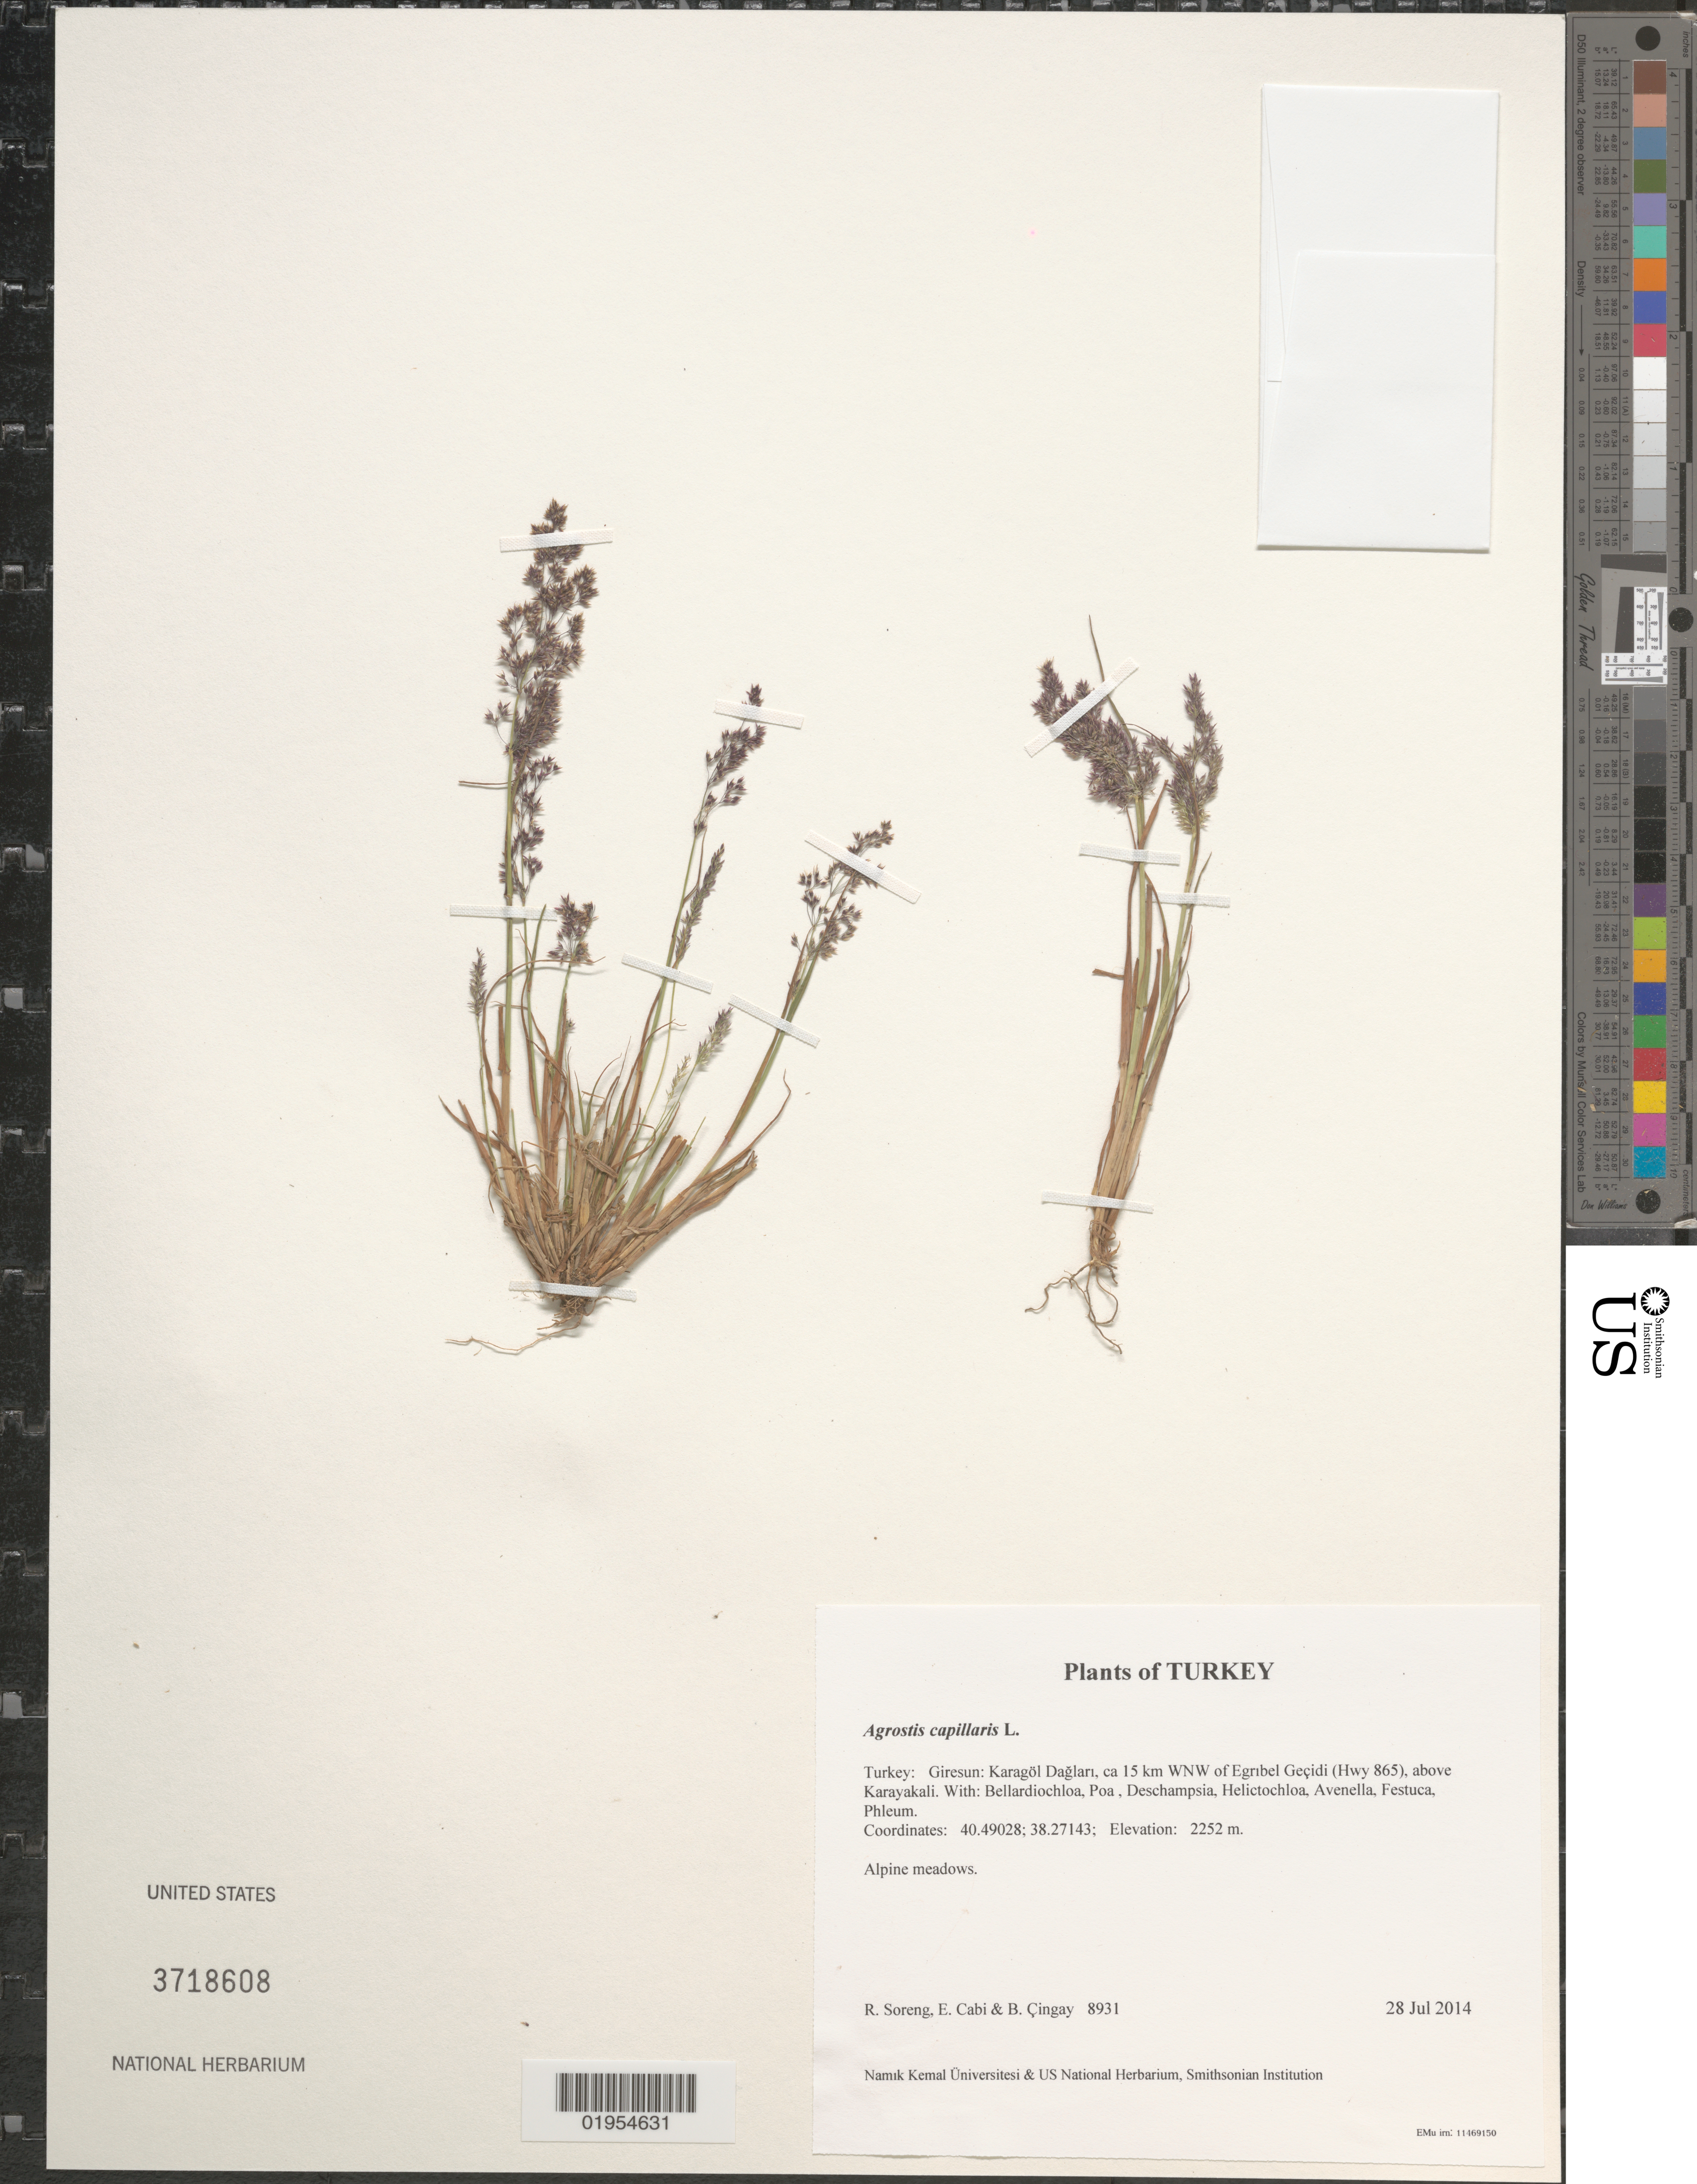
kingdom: Plantae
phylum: Tracheophyta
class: Liliopsida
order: Poales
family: Poaceae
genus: Agrostis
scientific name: Agrostis capillaris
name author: L.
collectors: R. J. Soreng, E. Cabi & B. Çıngay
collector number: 8931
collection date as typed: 28 Jul 2014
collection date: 2014-07-28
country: Turkey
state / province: Giresun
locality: Karagol Daglari, ca 15 km WNW of Egribel Pass (Hwy 865), above Karayakali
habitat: Alpine meadows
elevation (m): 2252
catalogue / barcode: US 3718608